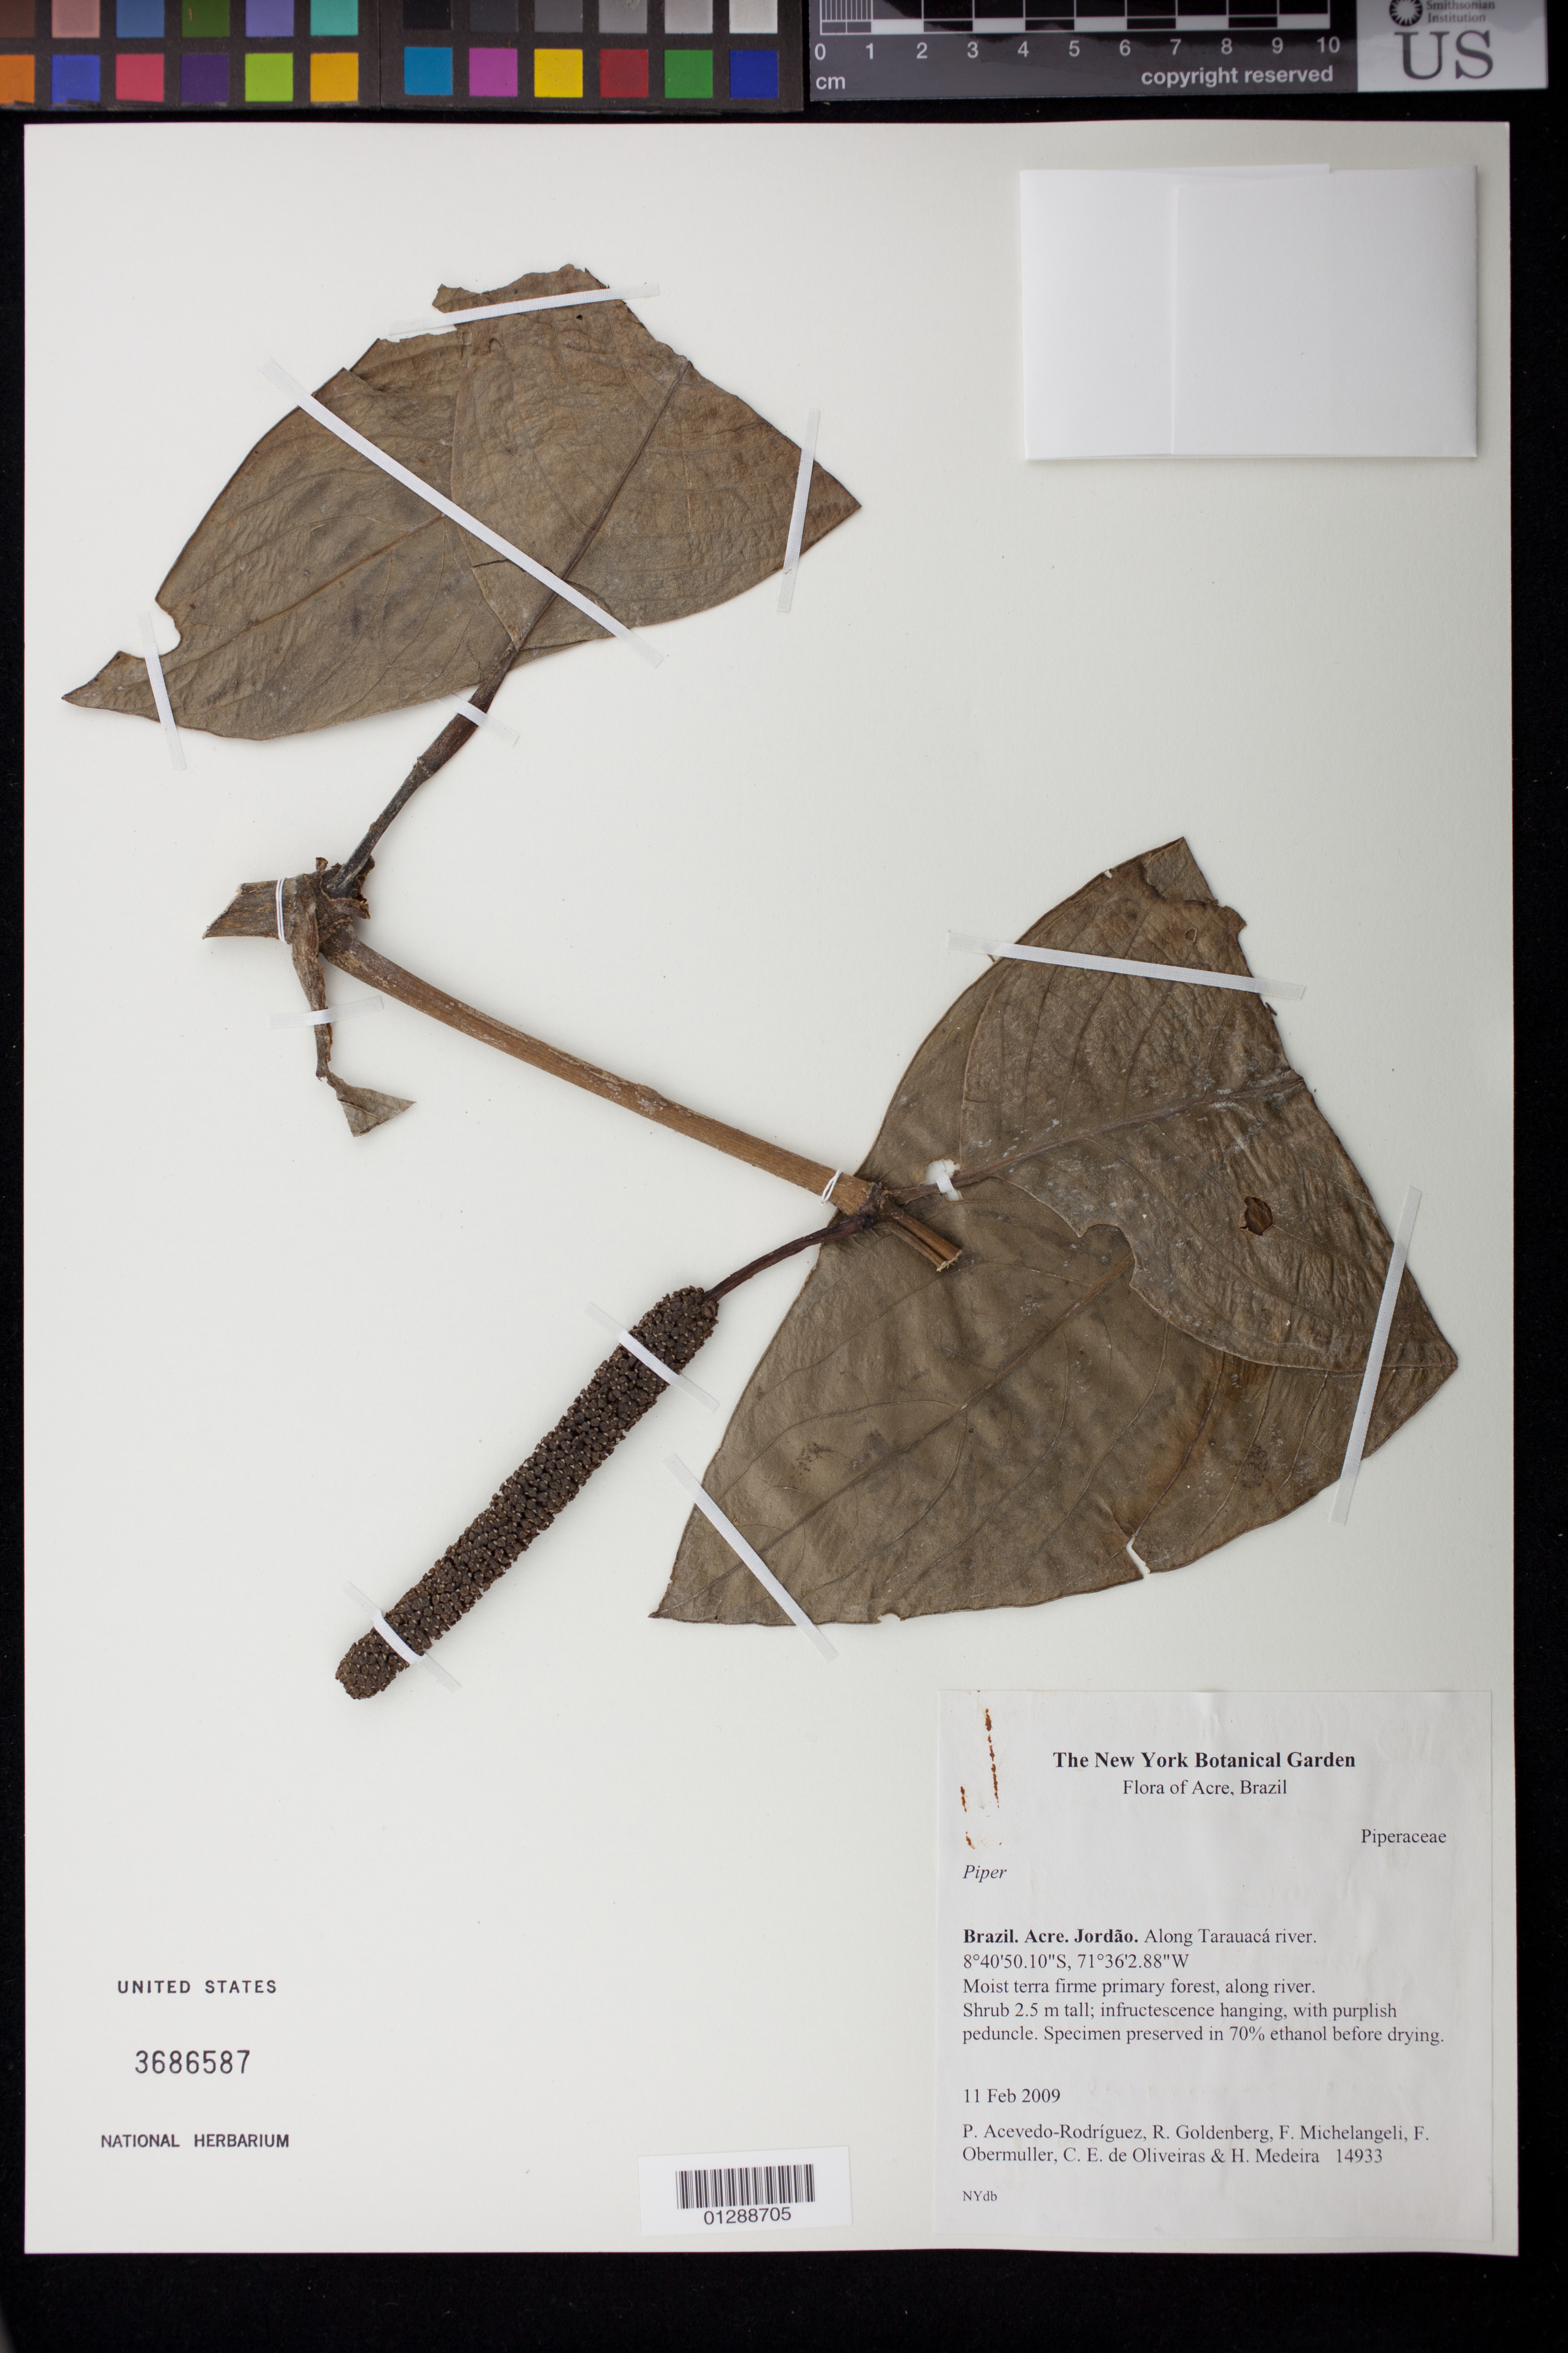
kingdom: Plantae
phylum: Tracheophyta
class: Magnoliopsida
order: Piperales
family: Piperaceae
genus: Piper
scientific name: Piper angustum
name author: Rudge ex Spreng.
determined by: Jaramillo, M. Alejandra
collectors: P. Acevedo-Rodr., R. Goldenberg, F. Michelangelli, F. A. Obermuller, C. E. de Oliveiras & H. Medeiro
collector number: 14933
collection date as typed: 11 Feb 2009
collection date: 2009-02-11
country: Brazil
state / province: Acre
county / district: Jordao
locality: Along Taruaca river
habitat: moist terra firme primary forest, along river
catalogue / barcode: US 3686587